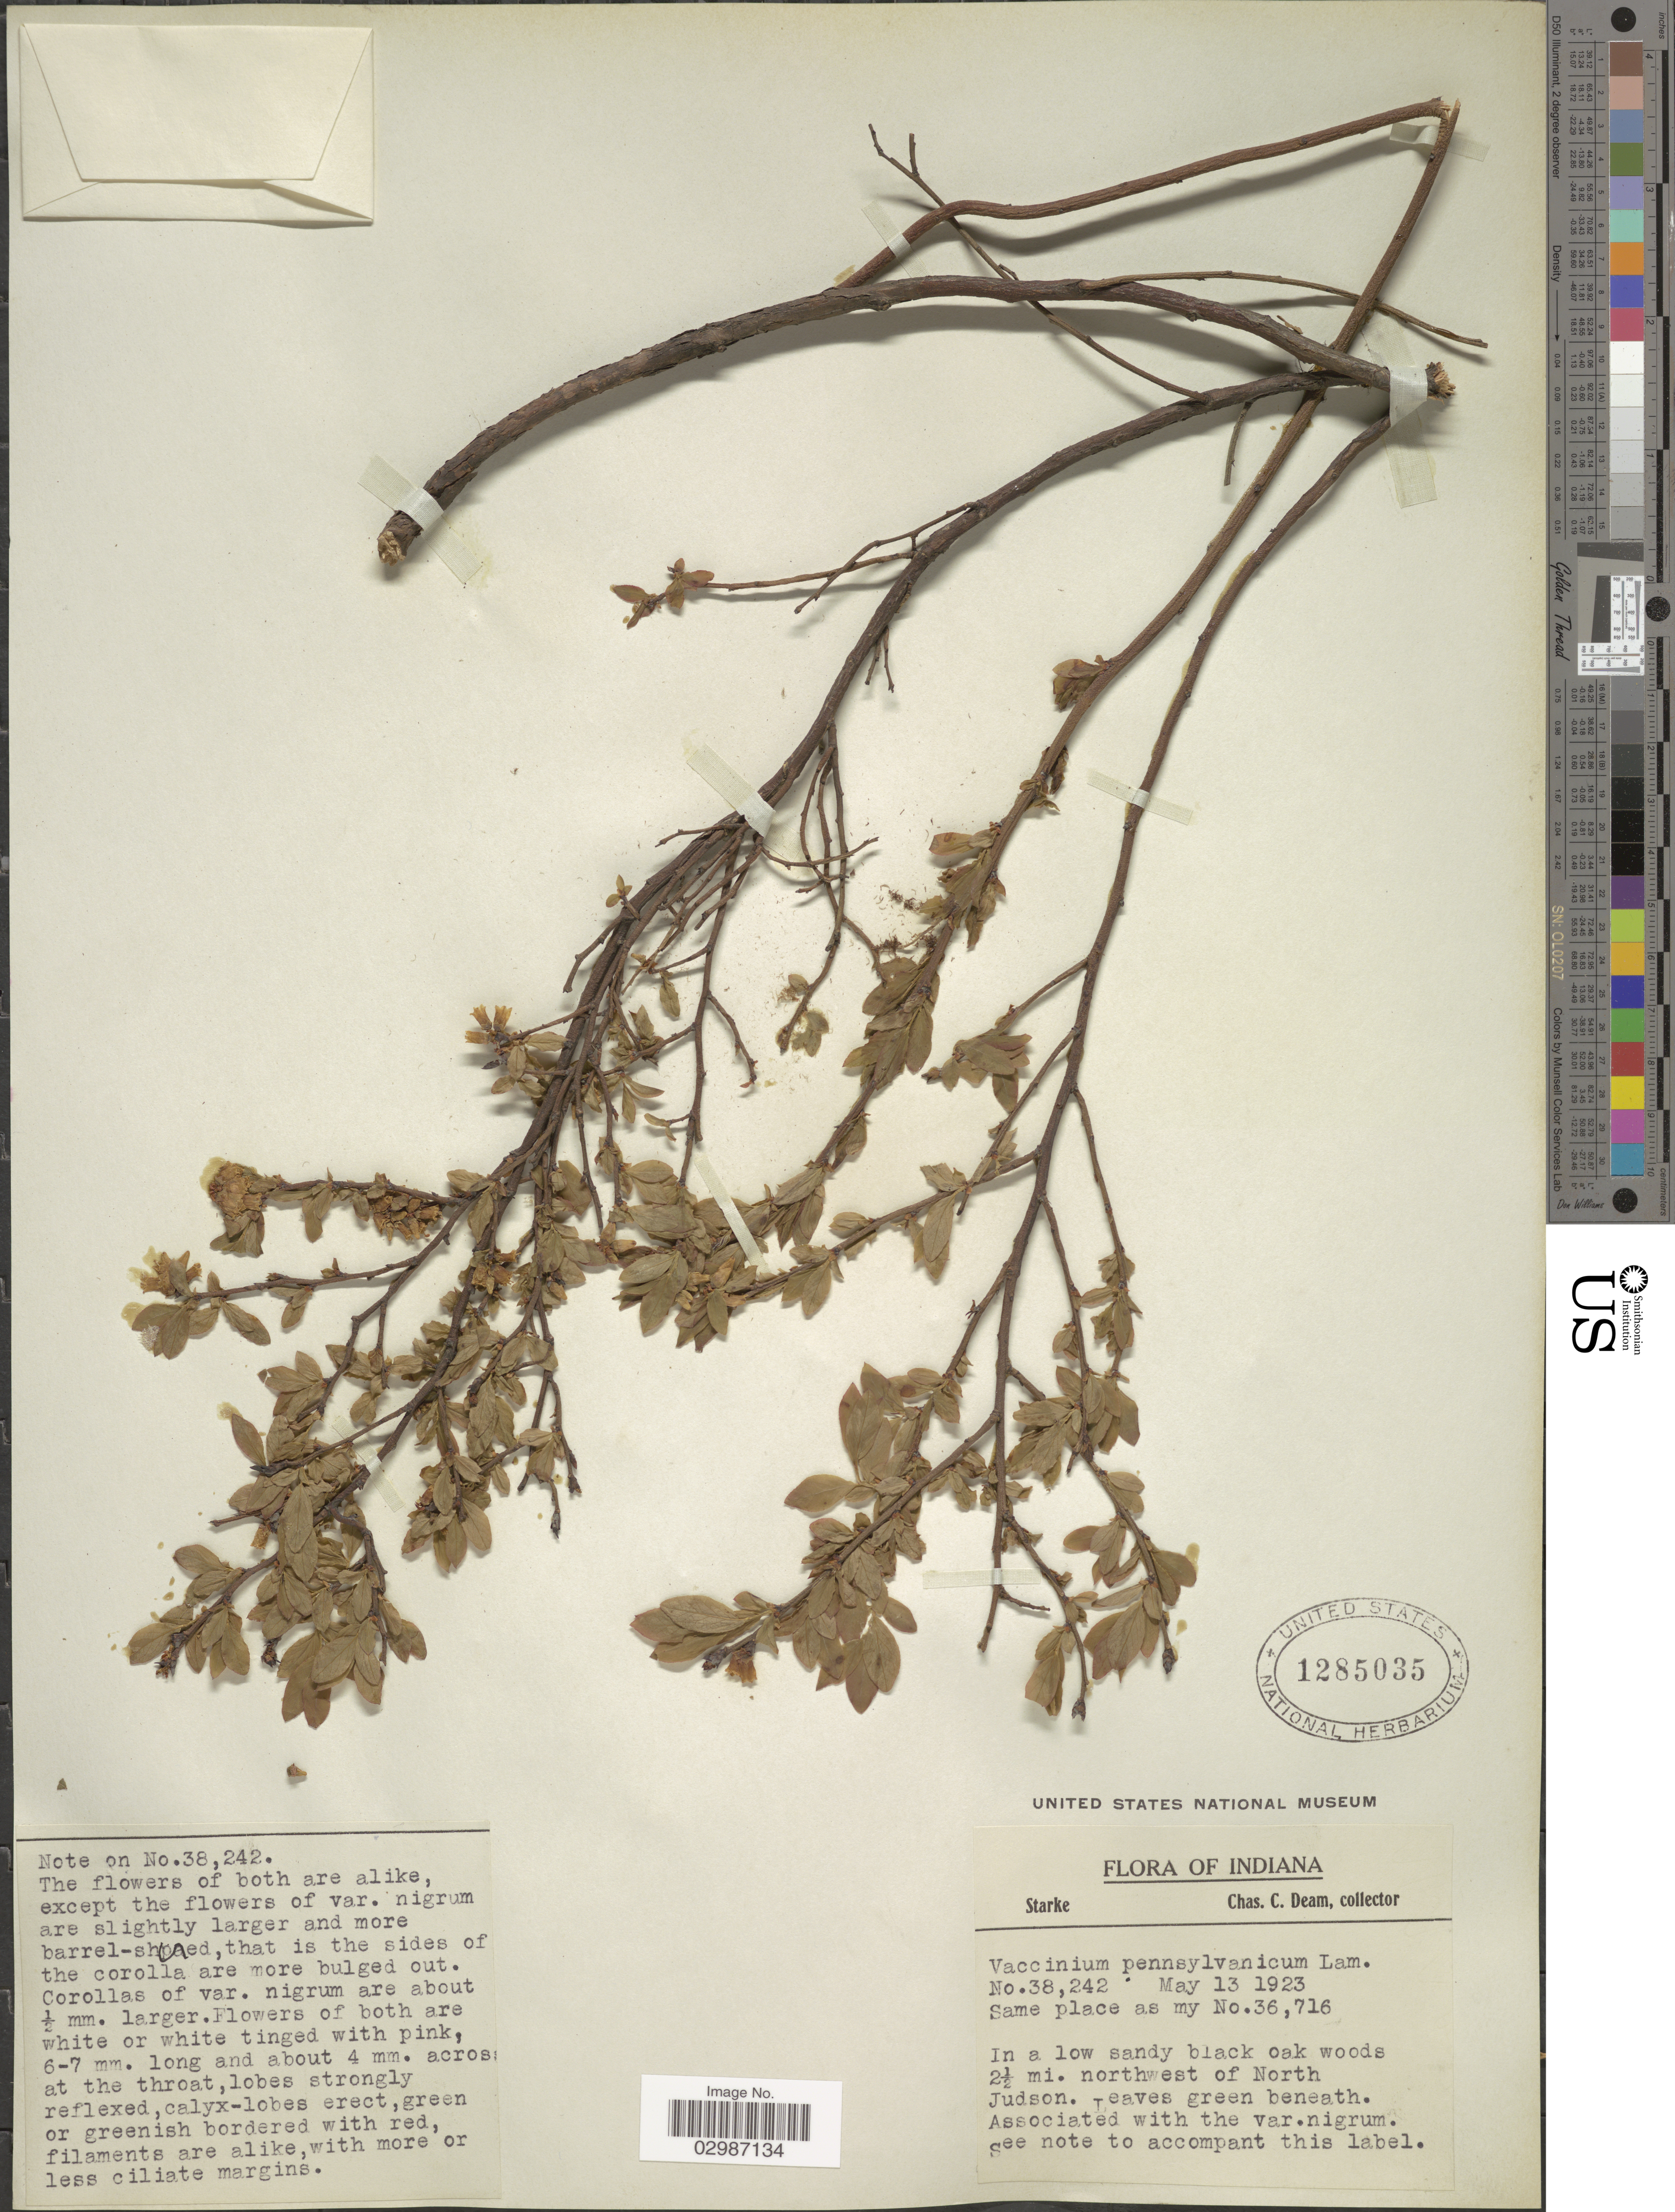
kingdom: Plantae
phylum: Tracheophyta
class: Magnoliopsida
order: Ericales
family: Ericaceae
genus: Vaccinium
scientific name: Vaccinium angustifolium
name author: Aiton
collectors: C. C. Deam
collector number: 38242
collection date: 1923-05-13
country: United States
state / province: Indiana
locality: Starke. In a low sandy black oak woods 2½ mi. northwest of North Judson.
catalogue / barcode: US 1285035